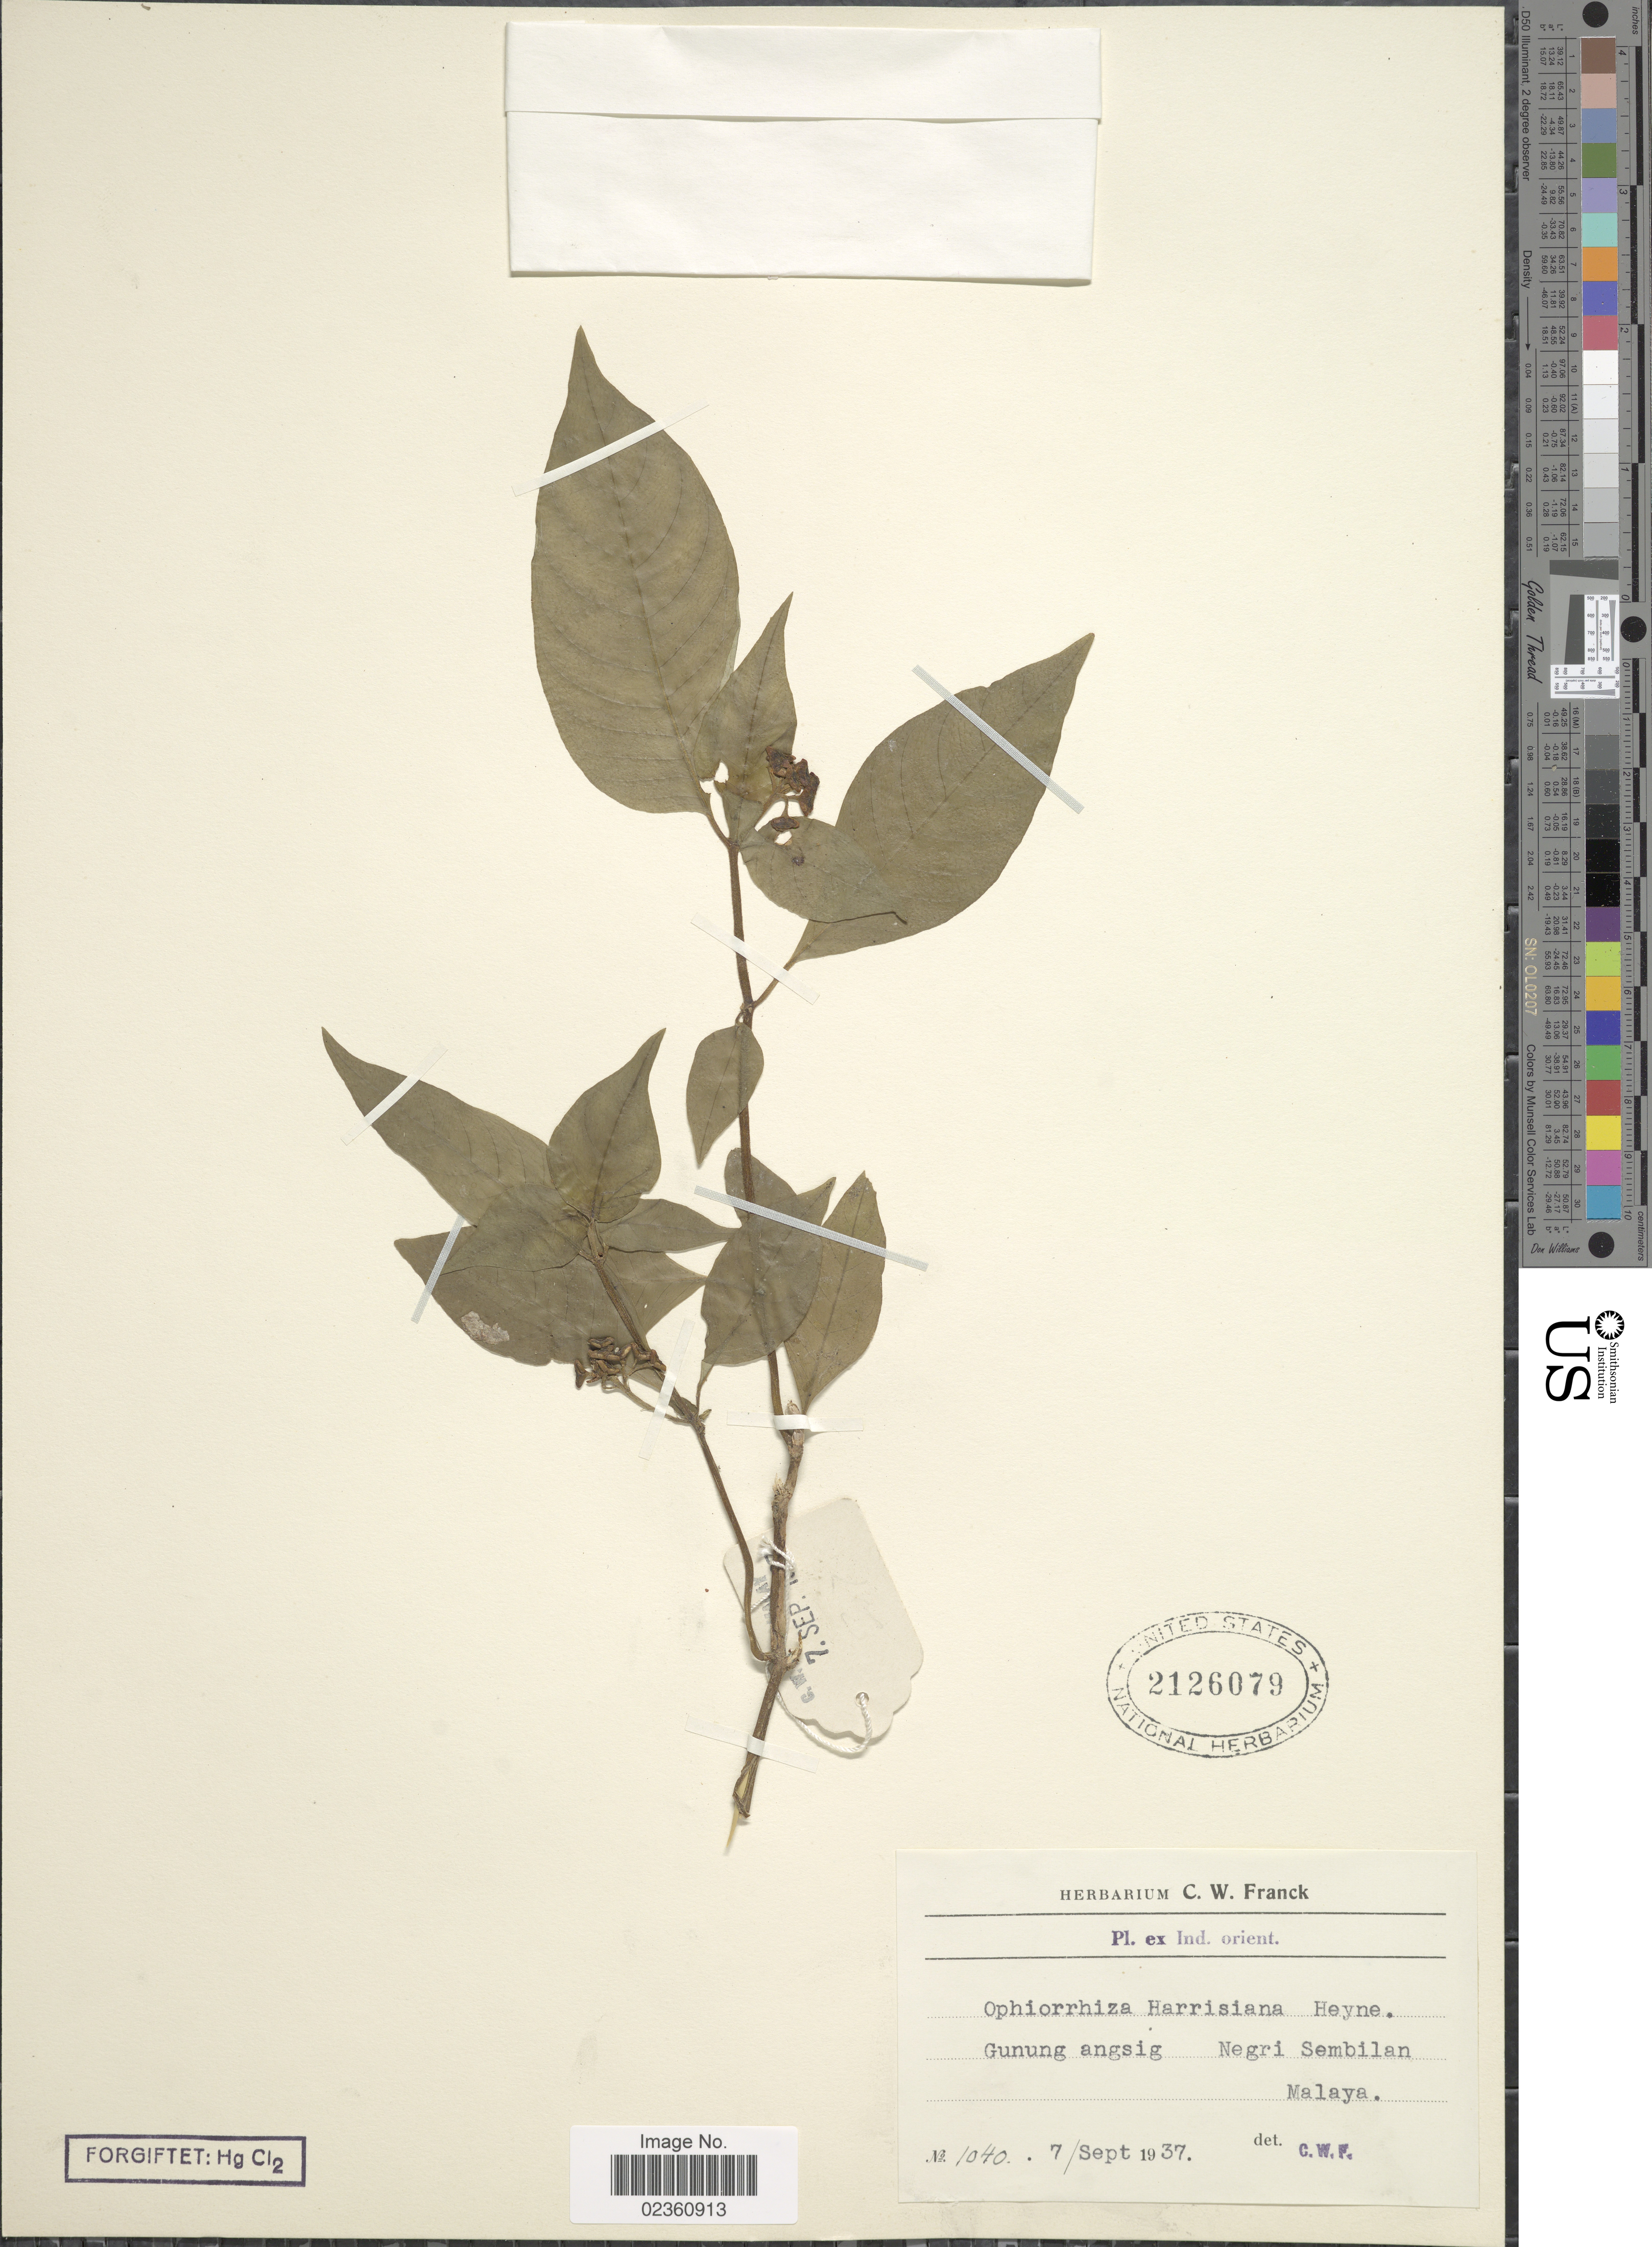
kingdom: Plantae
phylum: Tracheophyta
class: Magnoliopsida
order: Gentianales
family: Rubiaceae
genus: Ophiorrhiza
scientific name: Ophiorrhiza harrisiana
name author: B. Heyne ex Hook. f.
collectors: ex herb. C. W. Franck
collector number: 1040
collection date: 1937-09-07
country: Malaysia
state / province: Negeri Sembilan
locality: Gunung angsig, Negri Sembilan Malaya, Ind. orient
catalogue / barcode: US 2126079